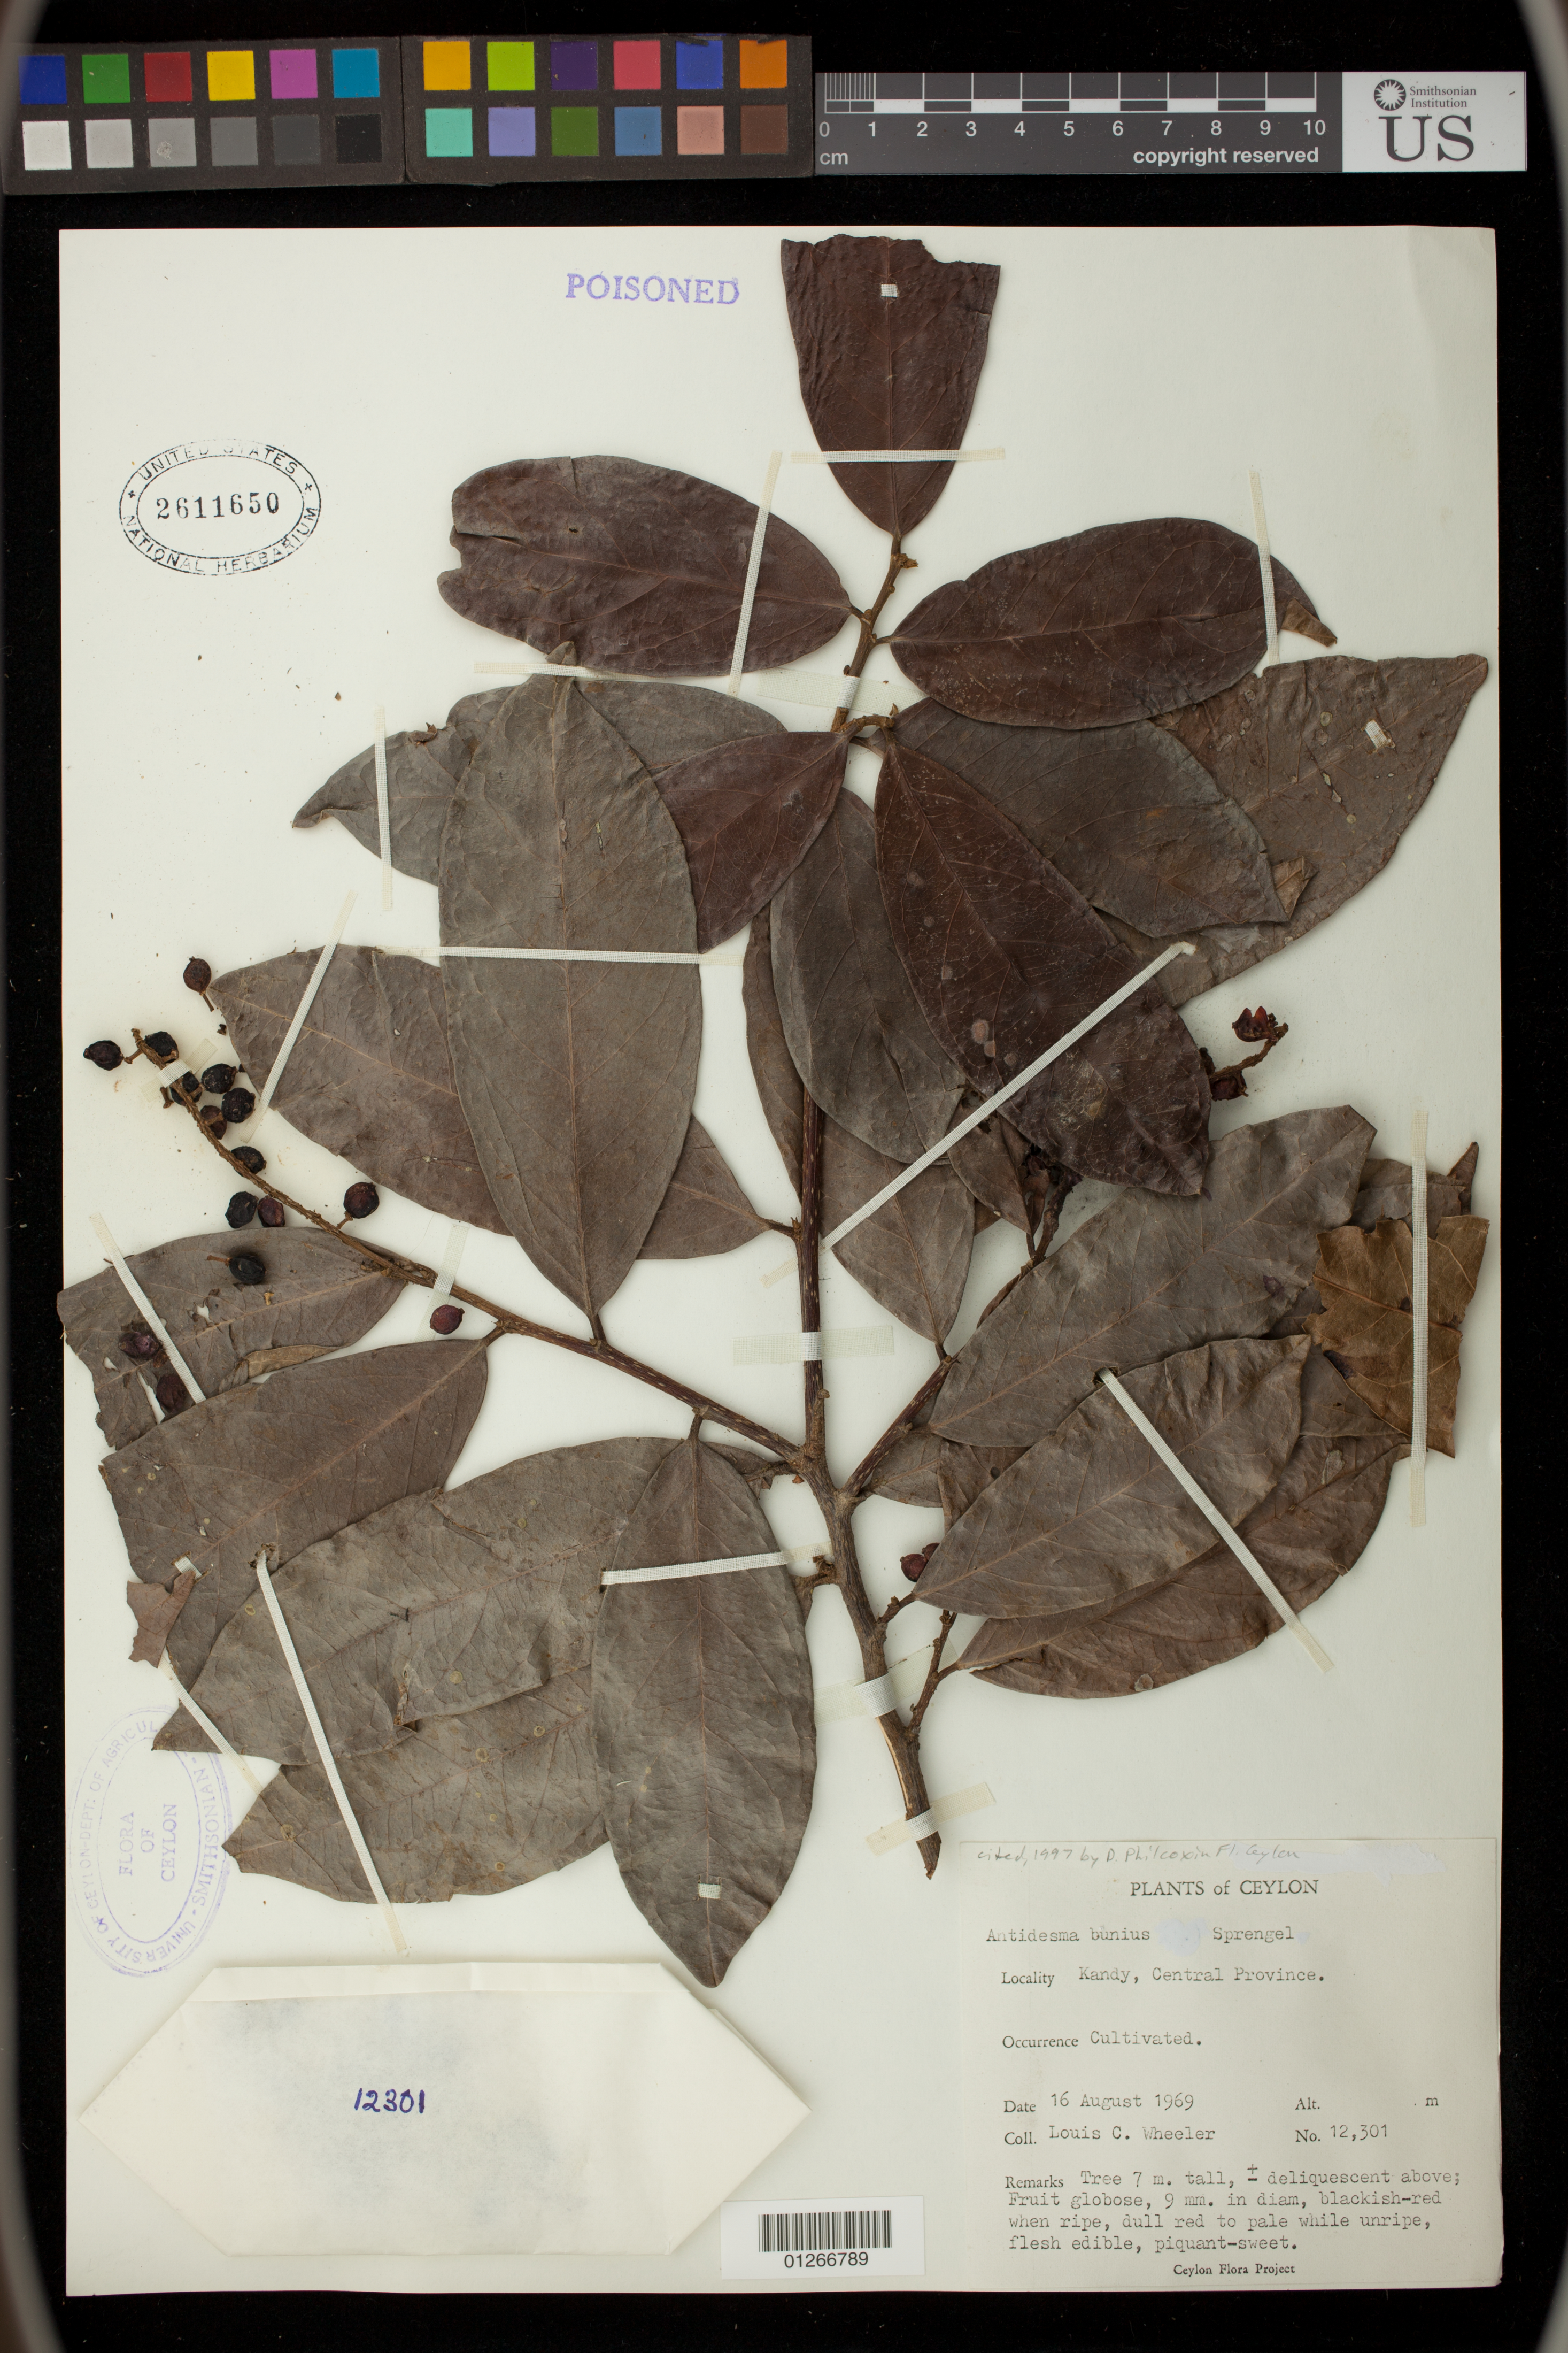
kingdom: Plantae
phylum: Tracheophyta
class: Magnoliopsida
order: Malpighiales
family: Phyllanthaceae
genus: Antidesma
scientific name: Antidesma bunius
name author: (L.) Spreng.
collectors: L. C. Wheeler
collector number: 12301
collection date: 1969-08-16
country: Sri Lanka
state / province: Central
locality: Kandy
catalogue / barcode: US 2611650